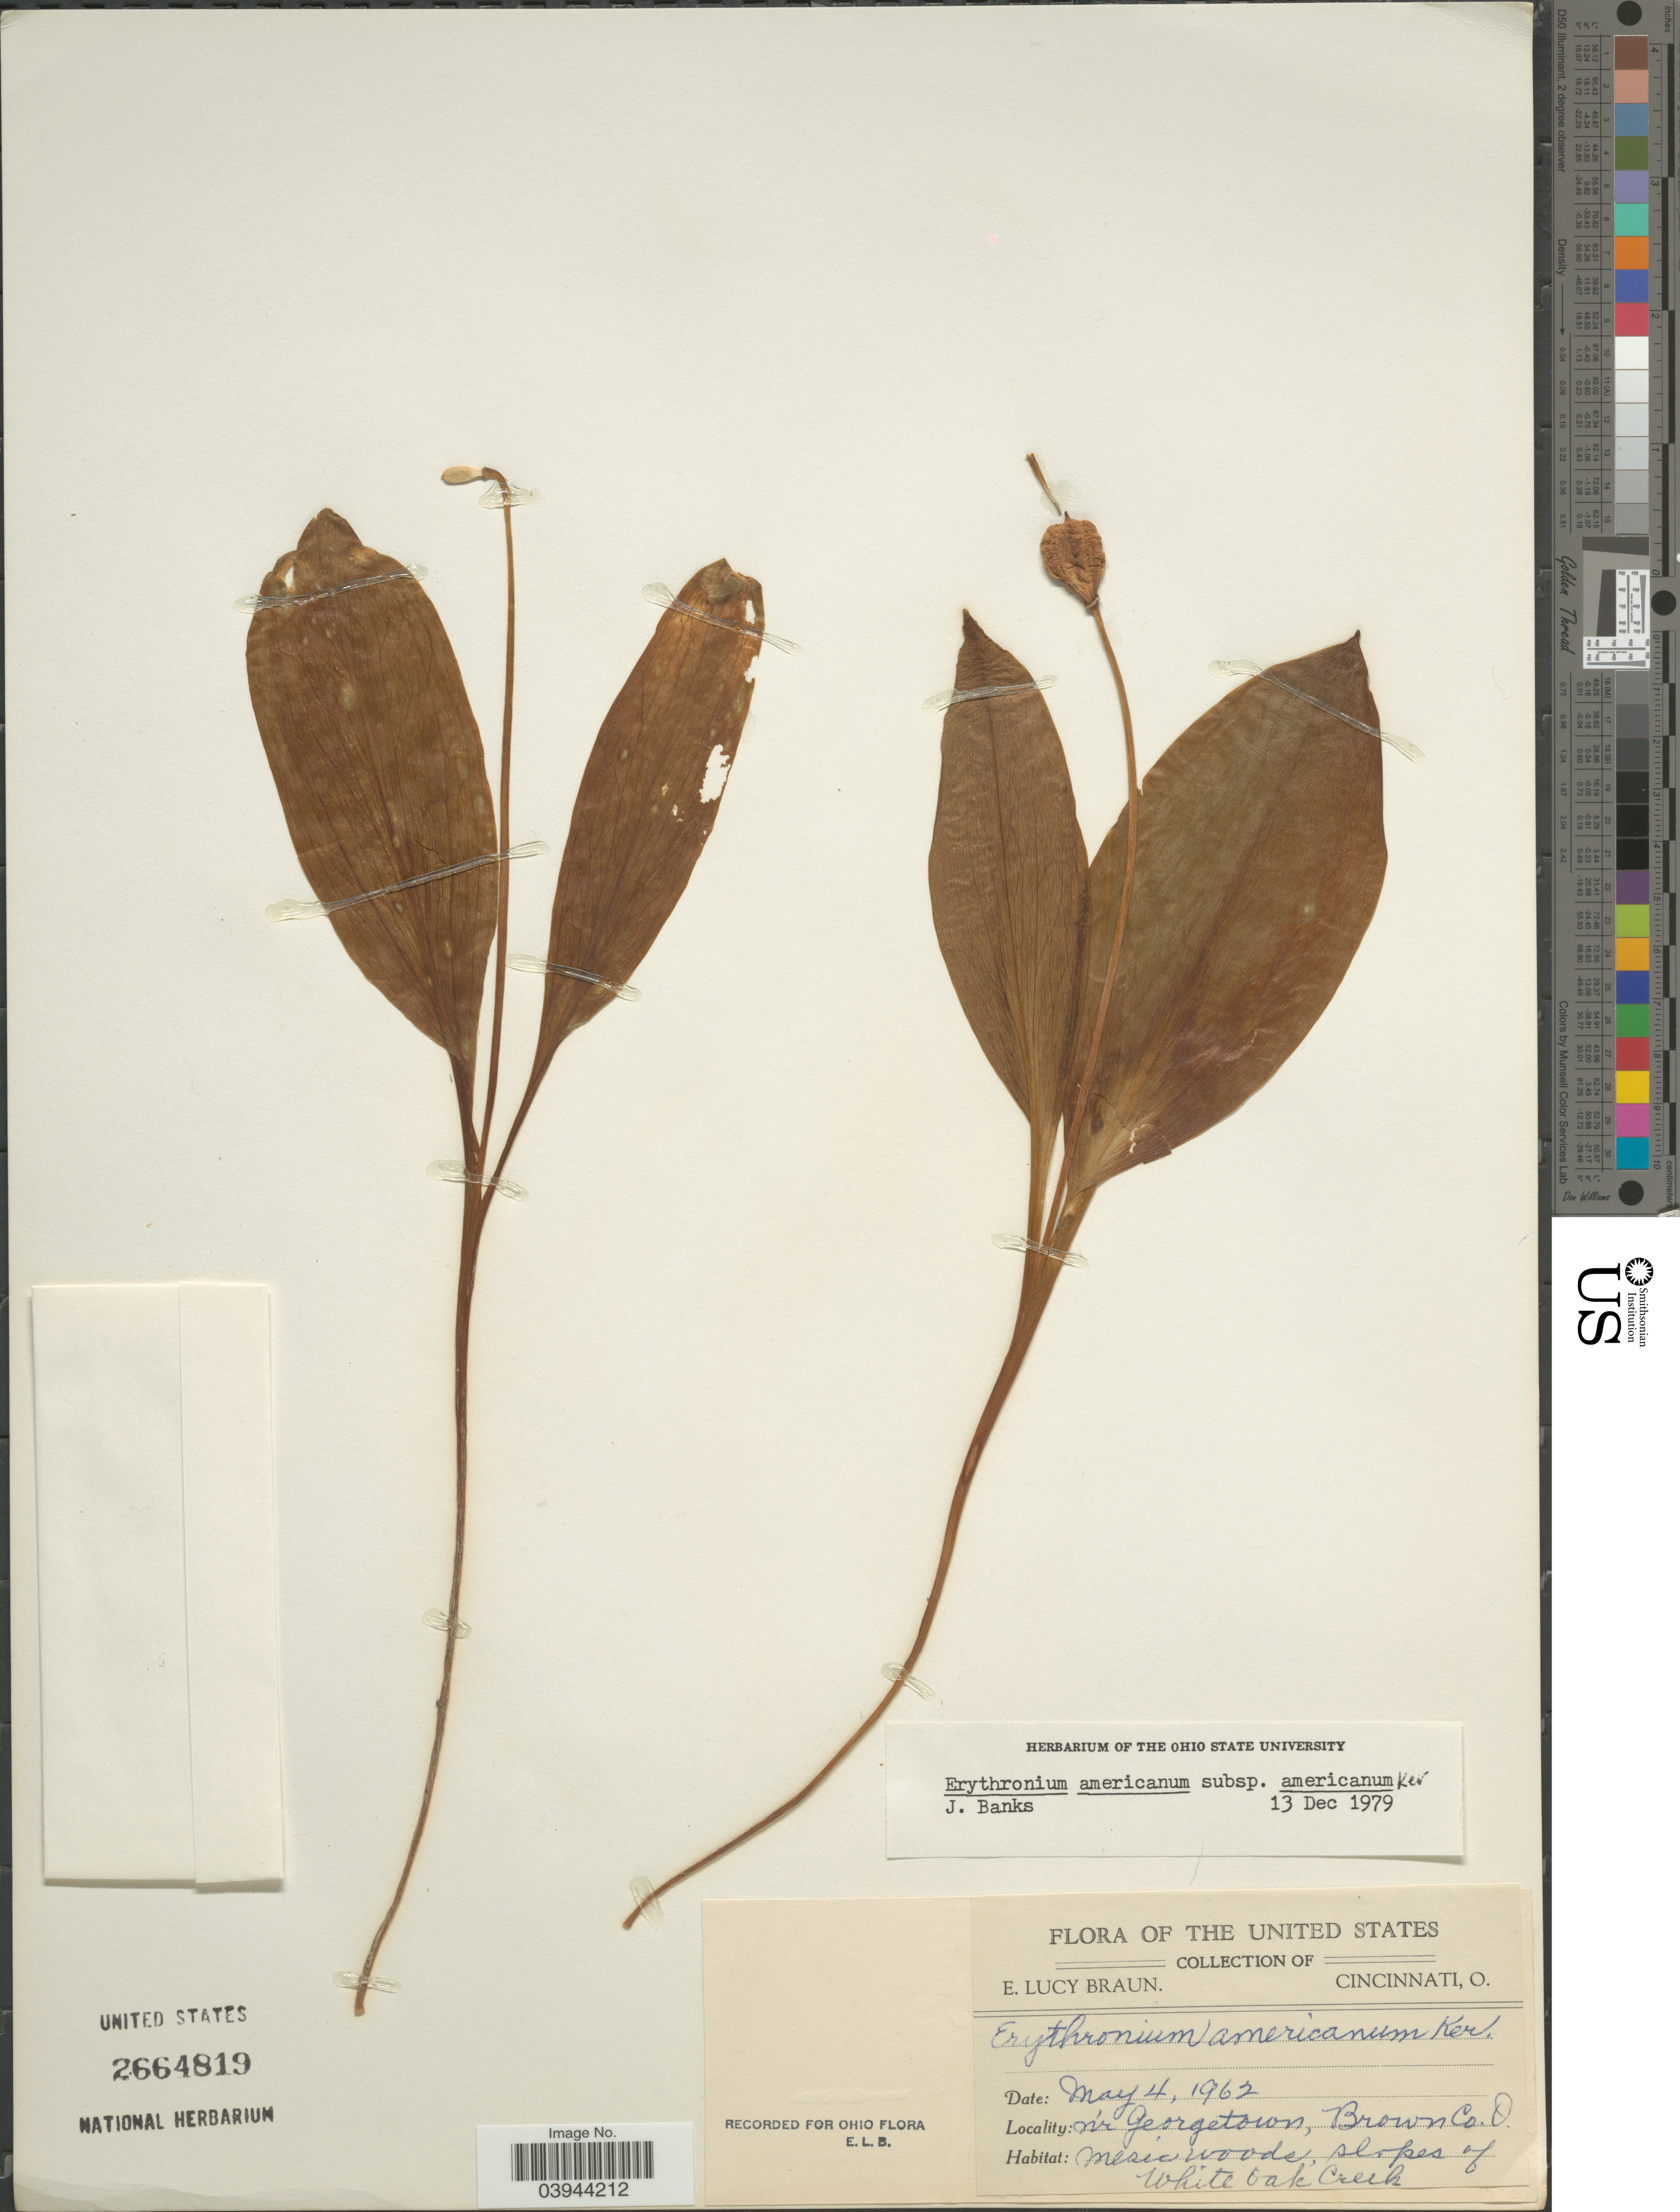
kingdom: Plantae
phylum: Tracheophyta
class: Liliopsida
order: Liliales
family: Liliaceae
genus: Erythronium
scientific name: Erythronium americanum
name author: Ker Gawl.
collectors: E. L. Braun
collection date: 1962-05-04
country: United States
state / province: Ohio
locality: N'r Georgetown, Brown Co. Slopes of White Oak Creek.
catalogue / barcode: US 2664819